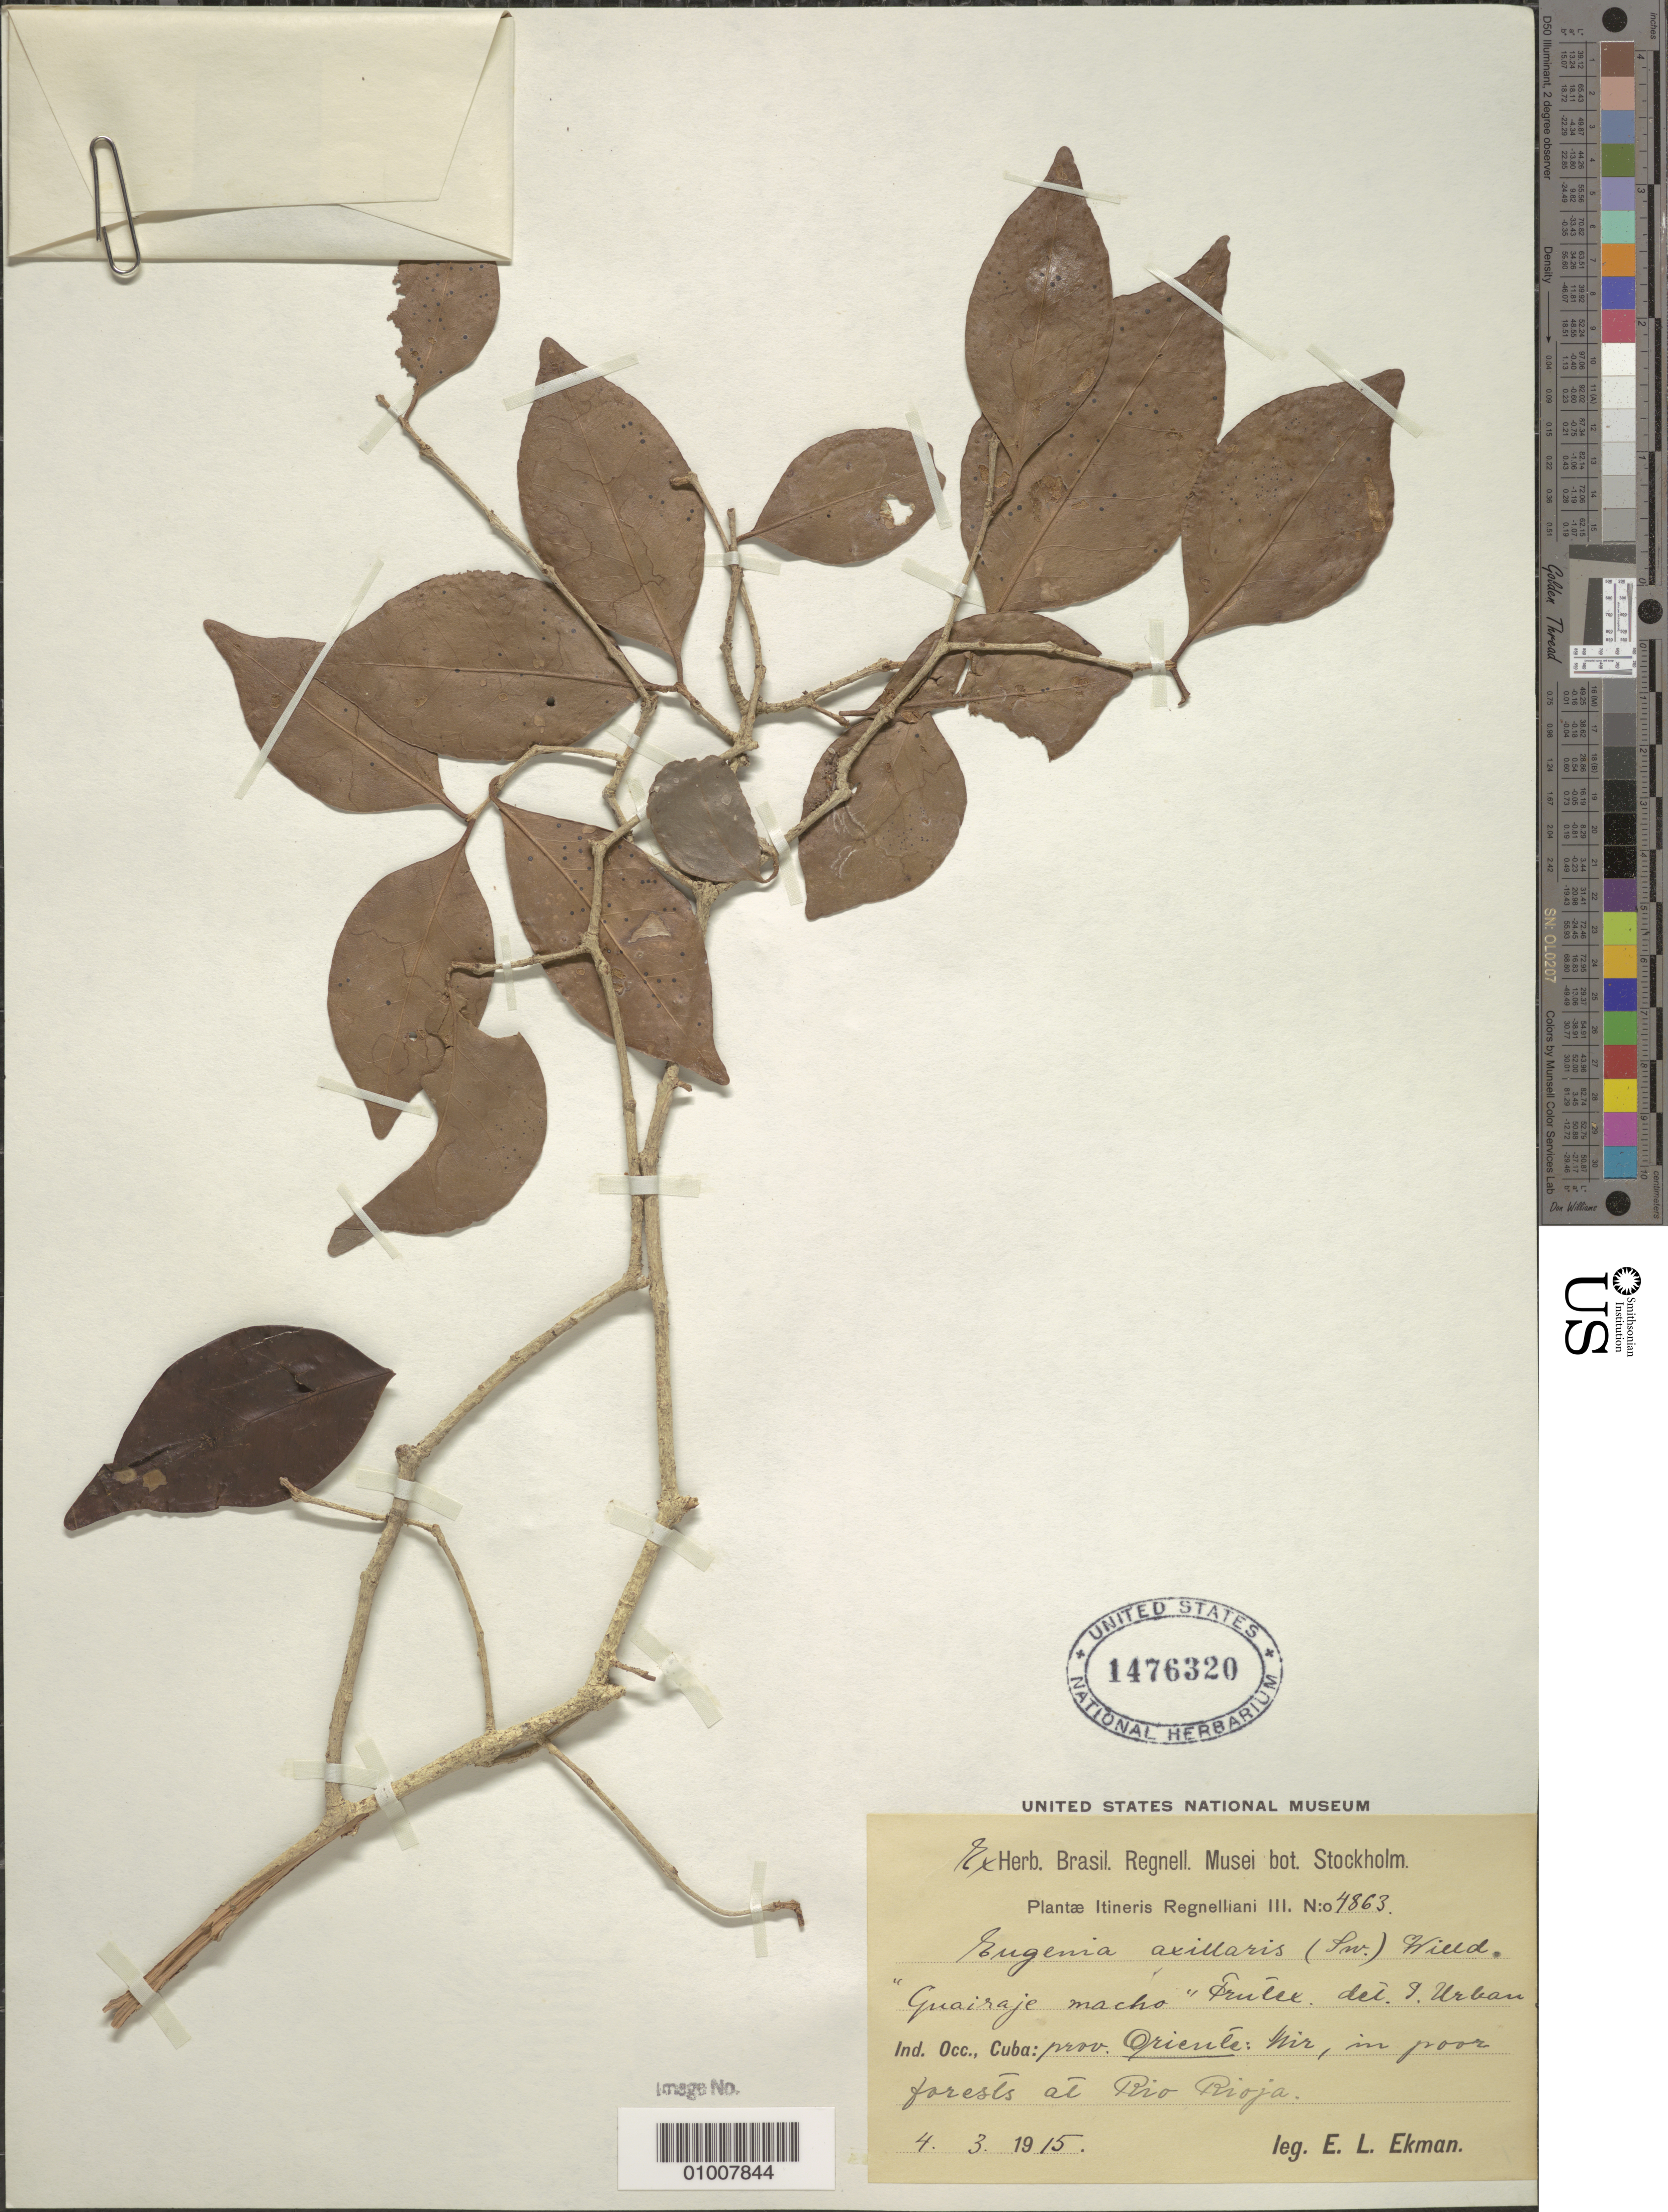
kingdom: Plantae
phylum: Tracheophyta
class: Magnoliopsida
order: Myrtales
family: Myrtaceae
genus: Eugenia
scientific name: Eugenia axillaris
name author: (Sw.) Willd.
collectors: E. L. Ekman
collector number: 4863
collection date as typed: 04 Mar 1915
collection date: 1915-03-04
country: Cuba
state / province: Oriente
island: Cuba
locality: Rio Rioja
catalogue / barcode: US 1476320